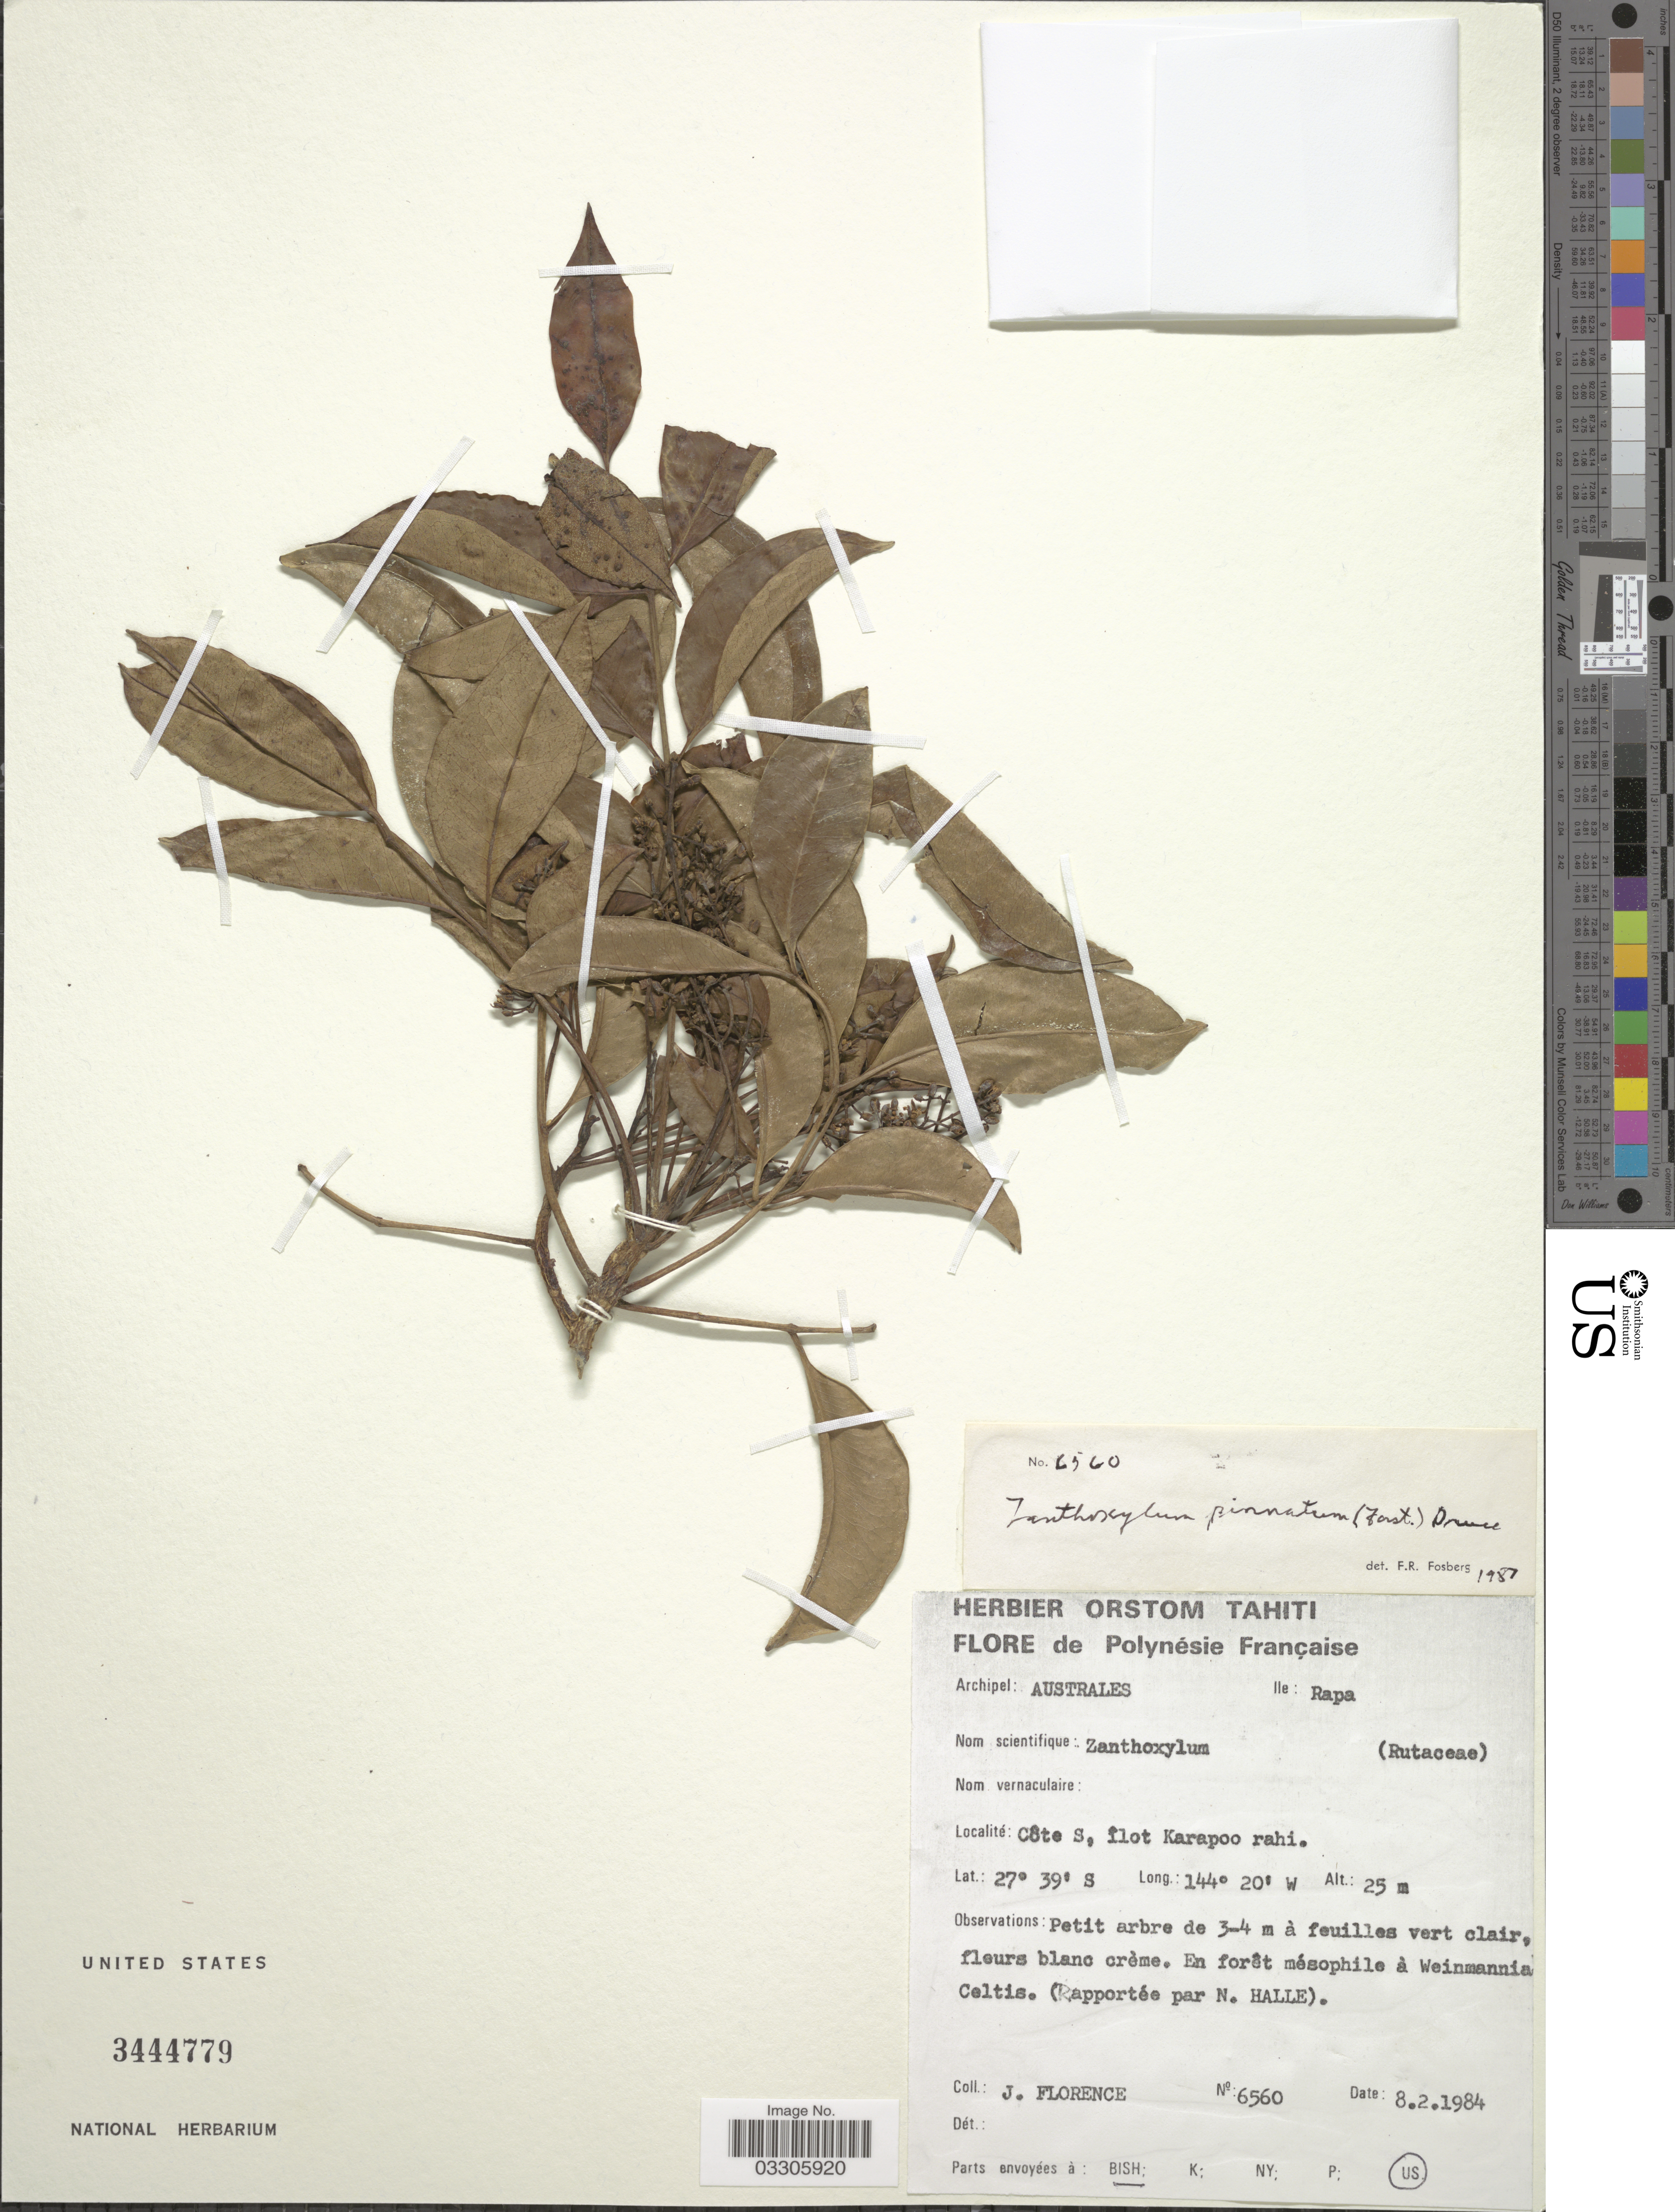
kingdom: Plantae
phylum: Tracheophyta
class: Magnoliopsida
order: Sapindales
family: Rutaceae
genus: Zanthoxylum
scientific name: Zanthoxylum pinnatum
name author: Druce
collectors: J. Florence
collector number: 6560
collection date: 1984-02-08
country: French Polynesia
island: Rapa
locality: Archipel: Australes, Ile: Rapa, Côte S, ilot Karapoo rahi.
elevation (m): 25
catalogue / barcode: US 3444779